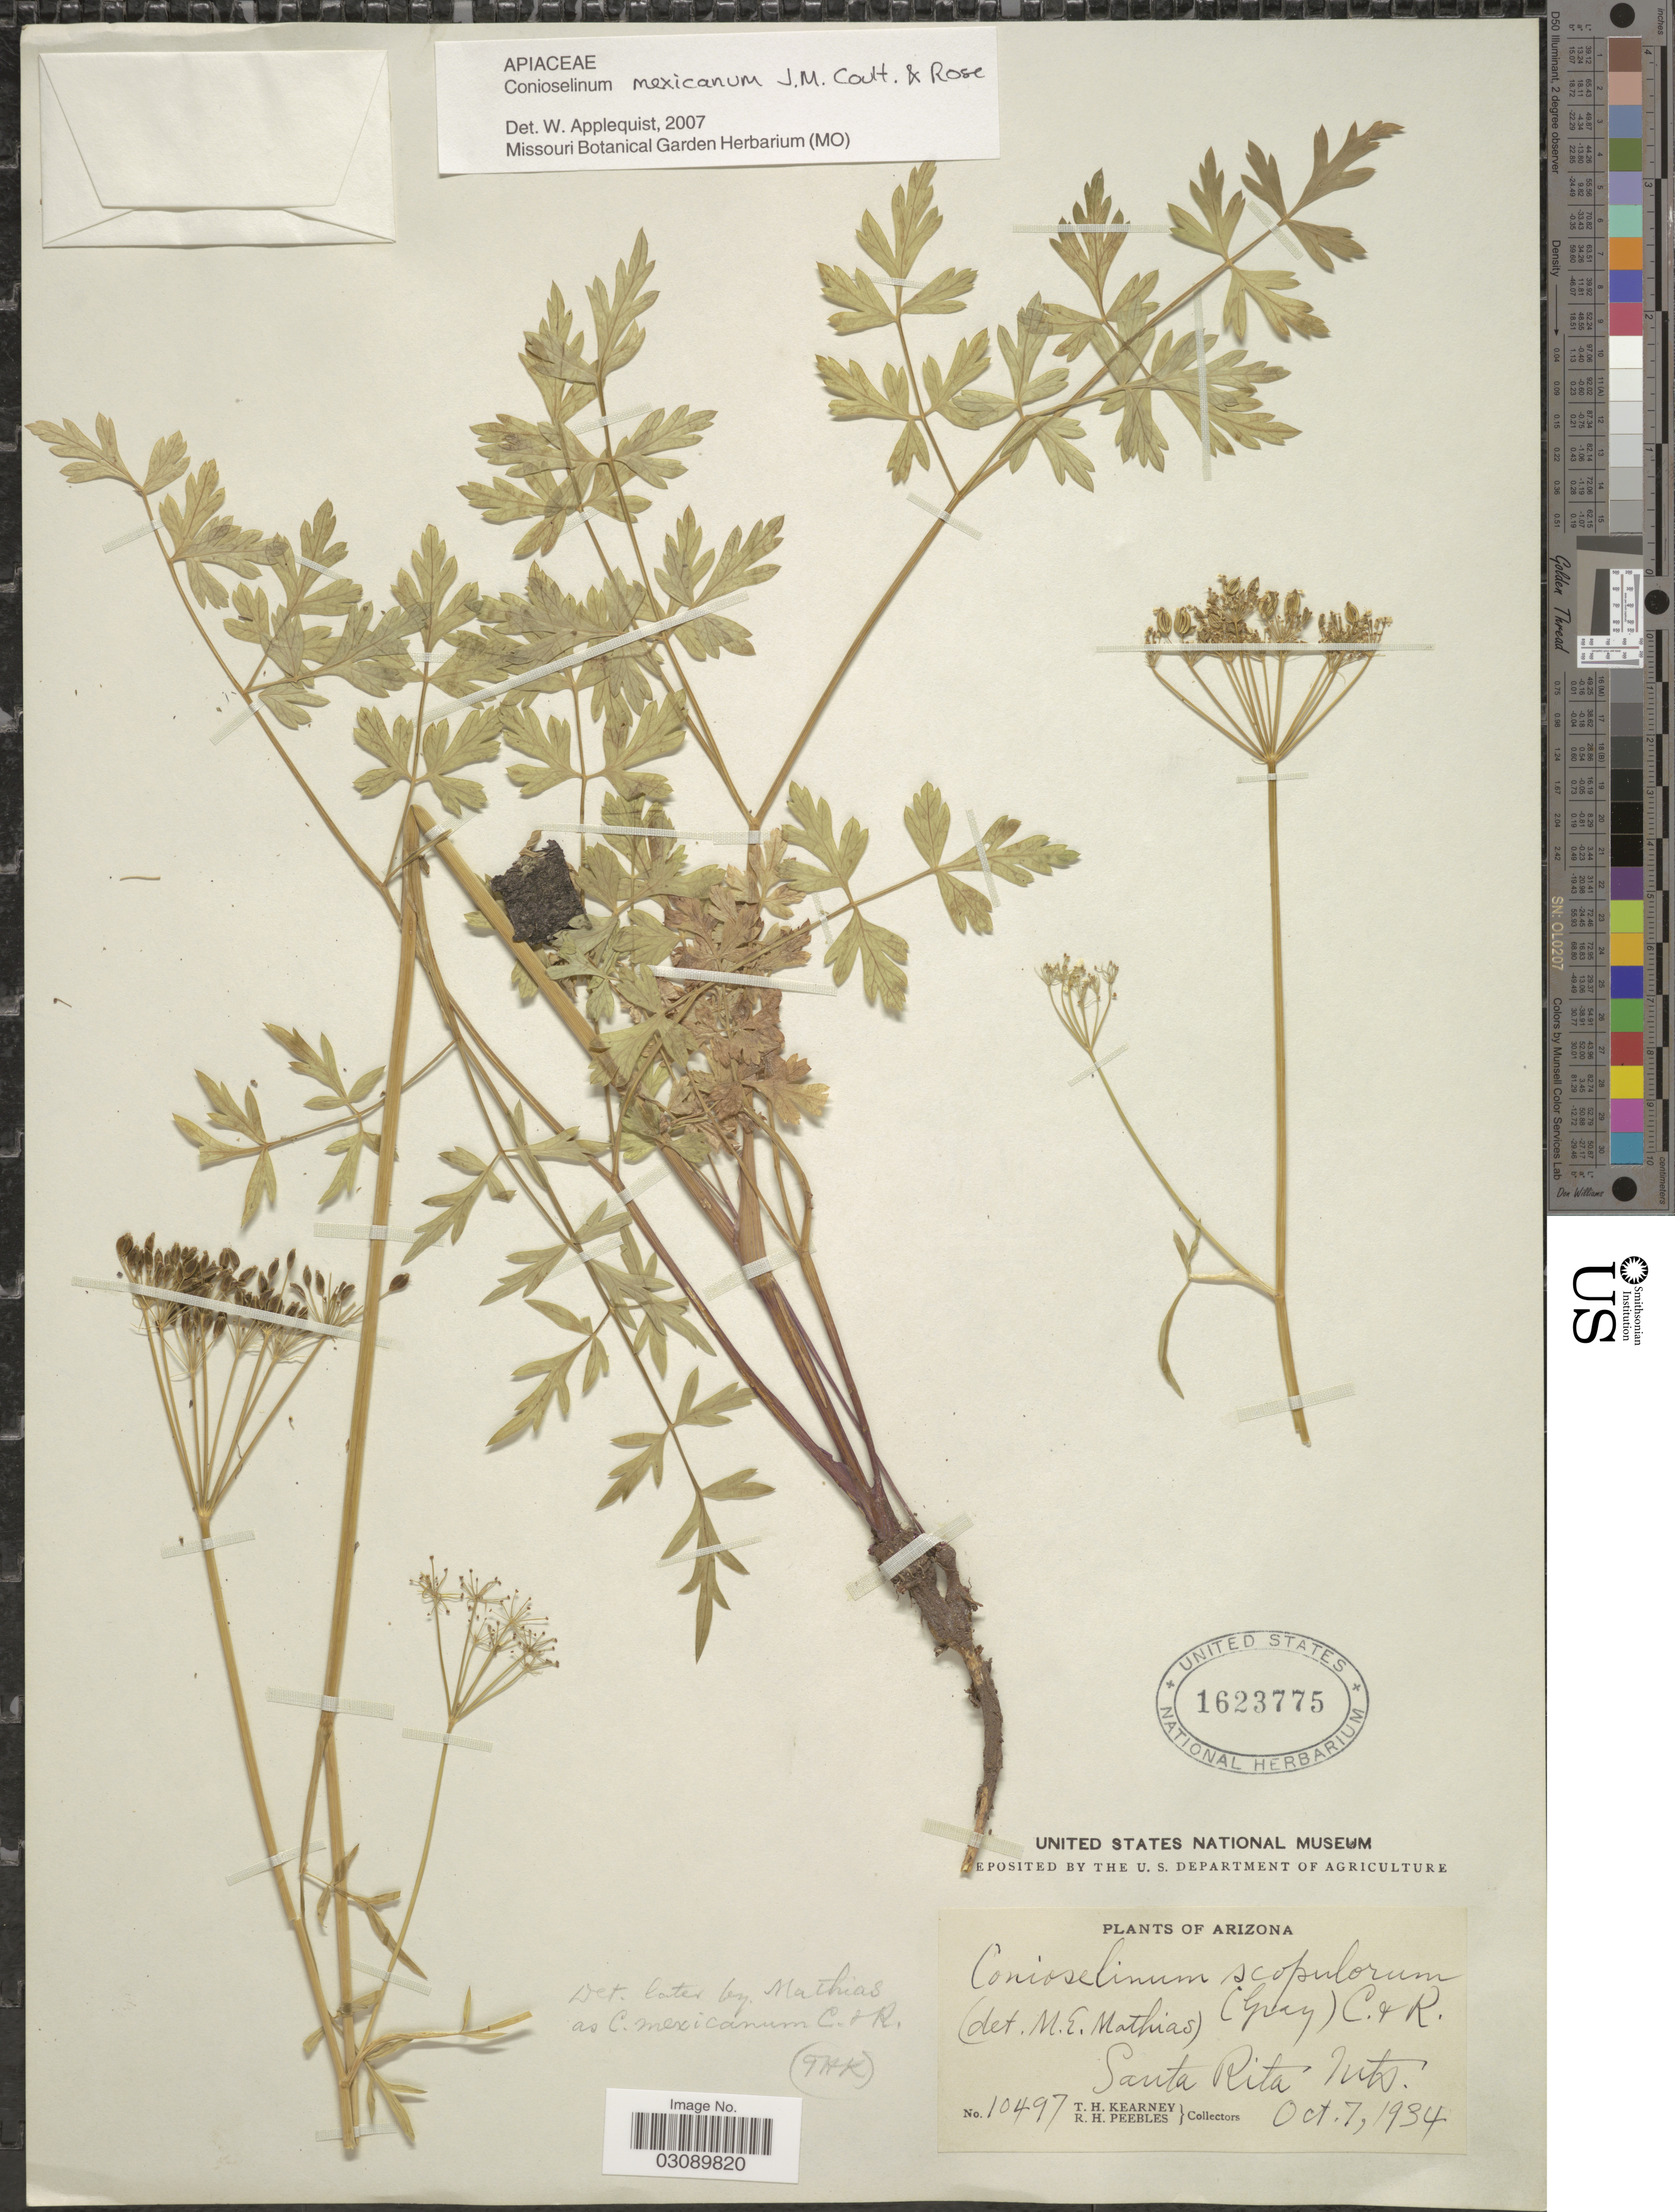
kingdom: Plantae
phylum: Tracheophyta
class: Magnoliopsida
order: Apiales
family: Apiaceae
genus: Conioselinum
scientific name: Conioselinum mexicanum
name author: J.M. Coult. & Rose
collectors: T. H. Kearney & R. H. Peebles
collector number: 10497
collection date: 1934-10-07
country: United States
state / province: Arizona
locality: Santa Rita Mts.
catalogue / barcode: US 1623775